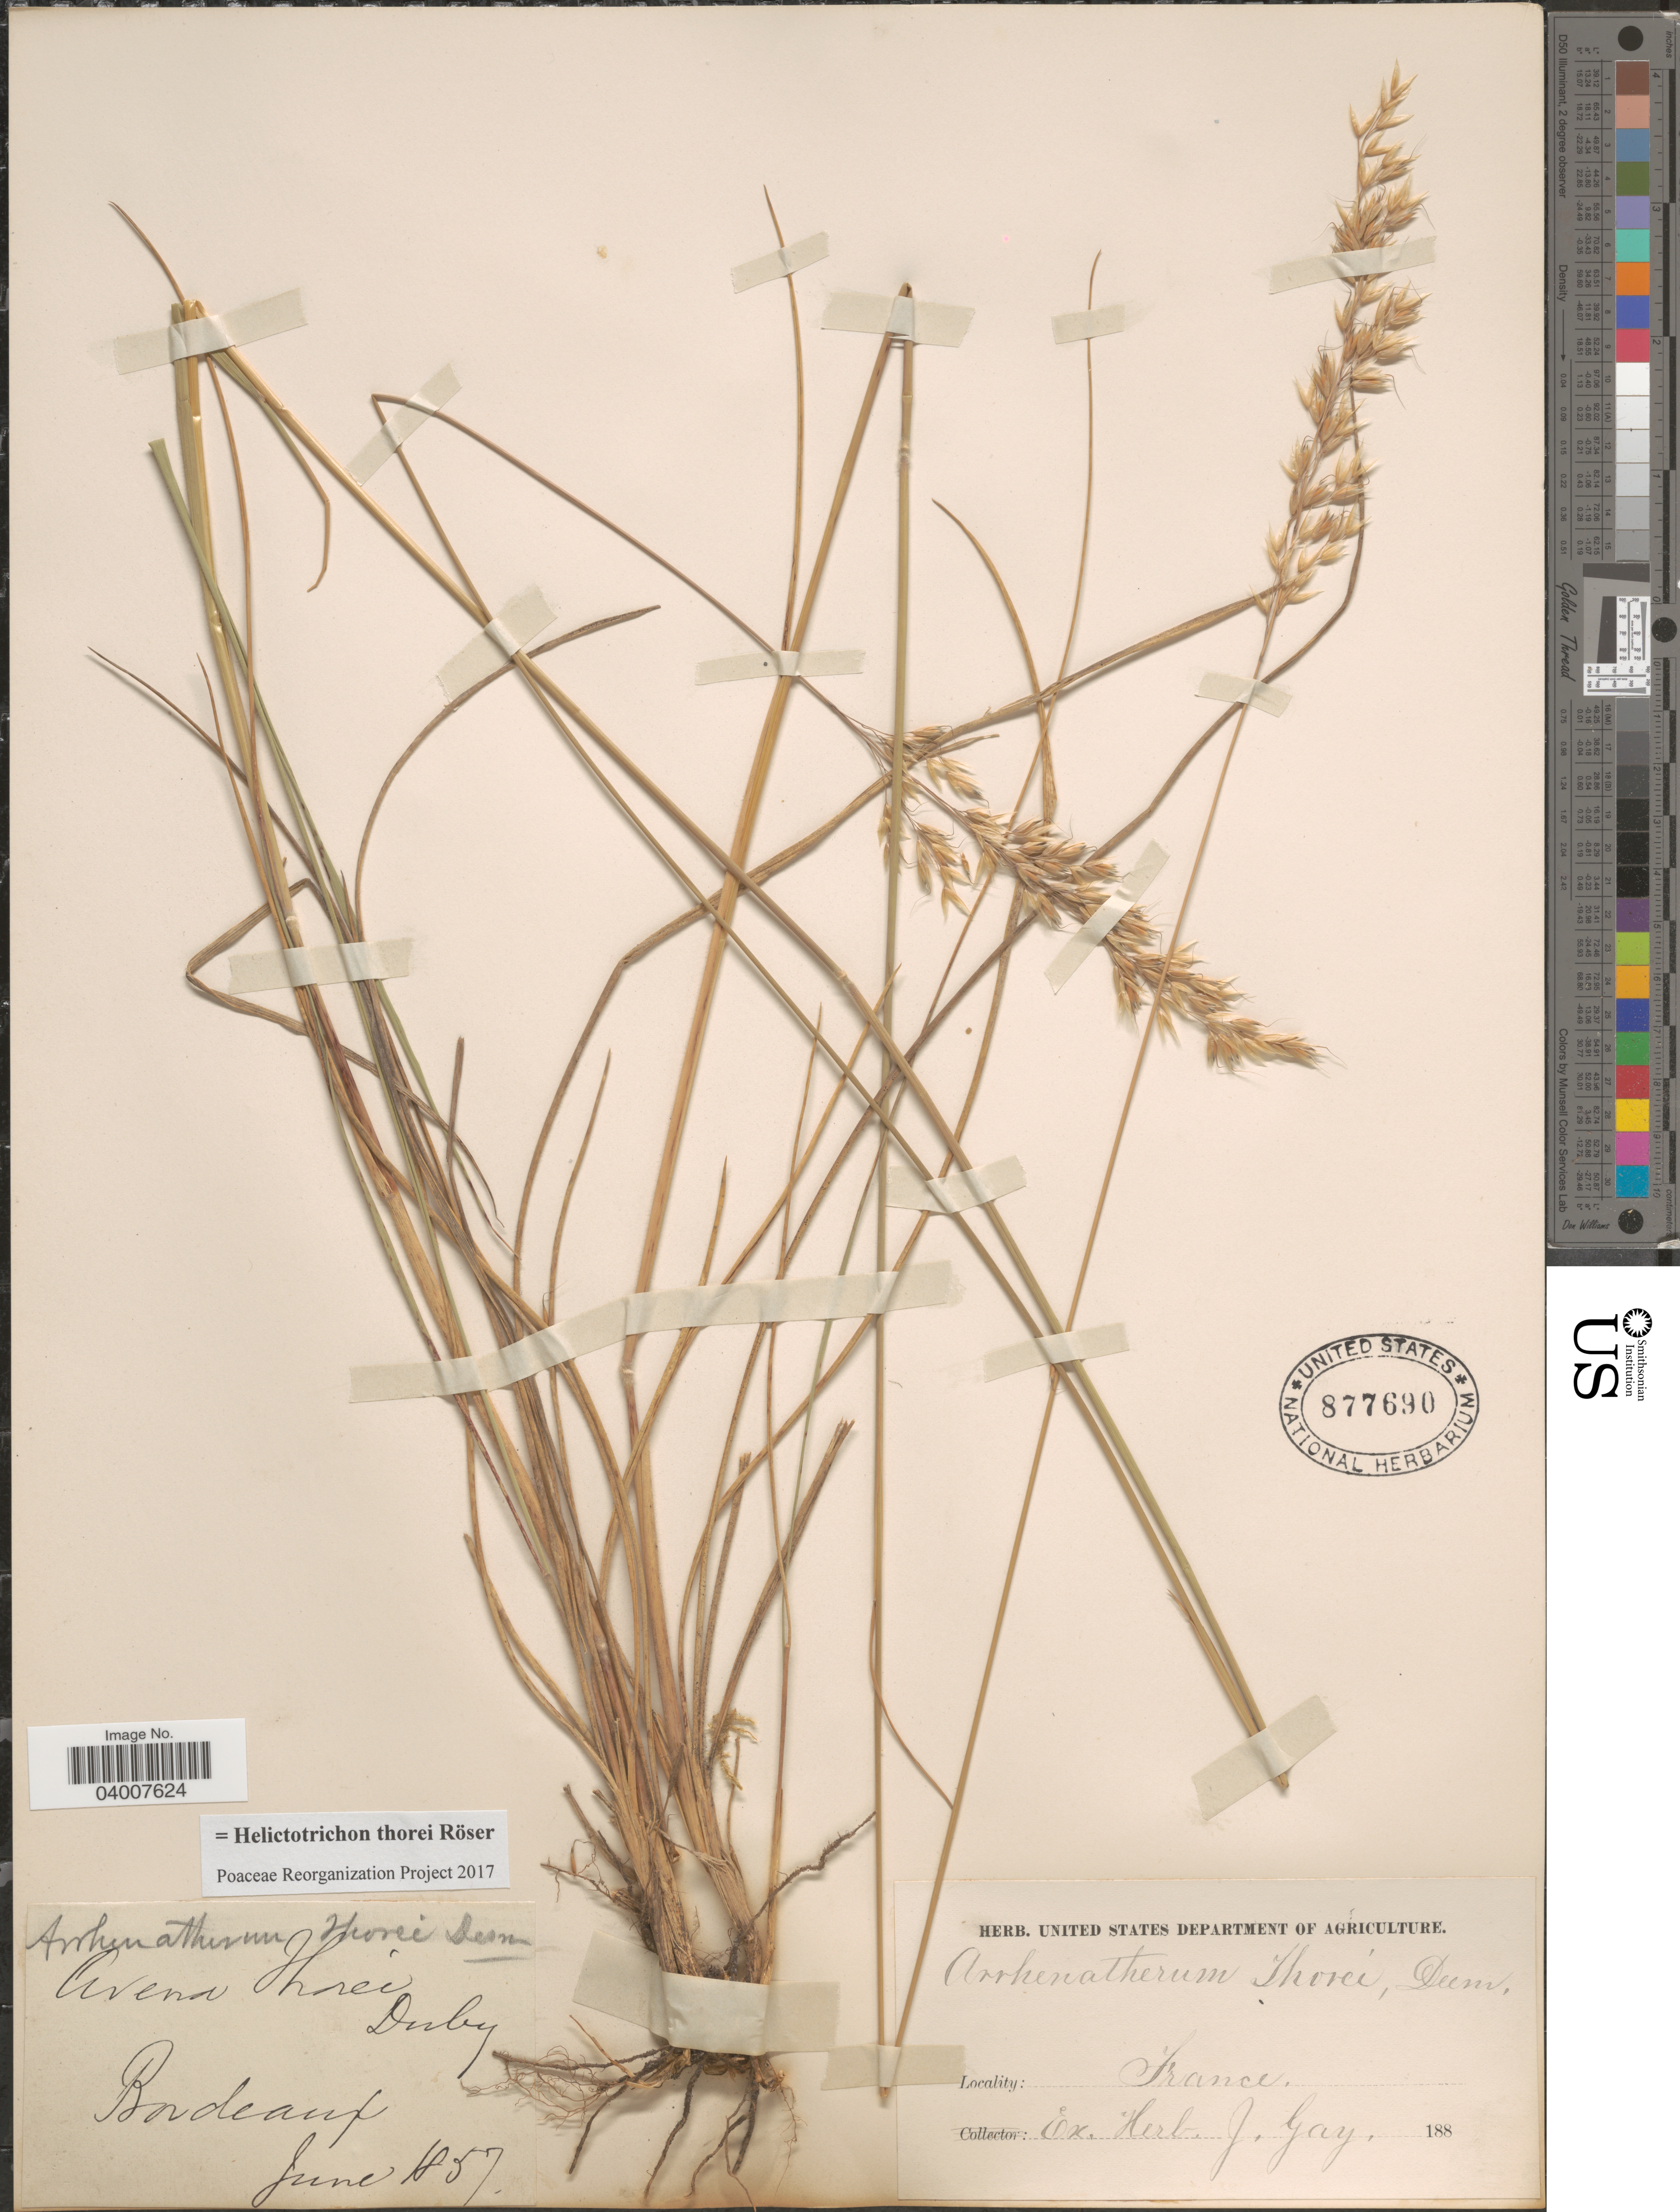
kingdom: Plantae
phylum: Tracheophyta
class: Liliopsida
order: Poales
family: Poaceae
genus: Helictotrichon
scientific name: Helictotrichon thorei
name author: Röser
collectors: ex herb. J. Gay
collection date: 1857-06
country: France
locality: Bordeaux.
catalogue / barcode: US 877690